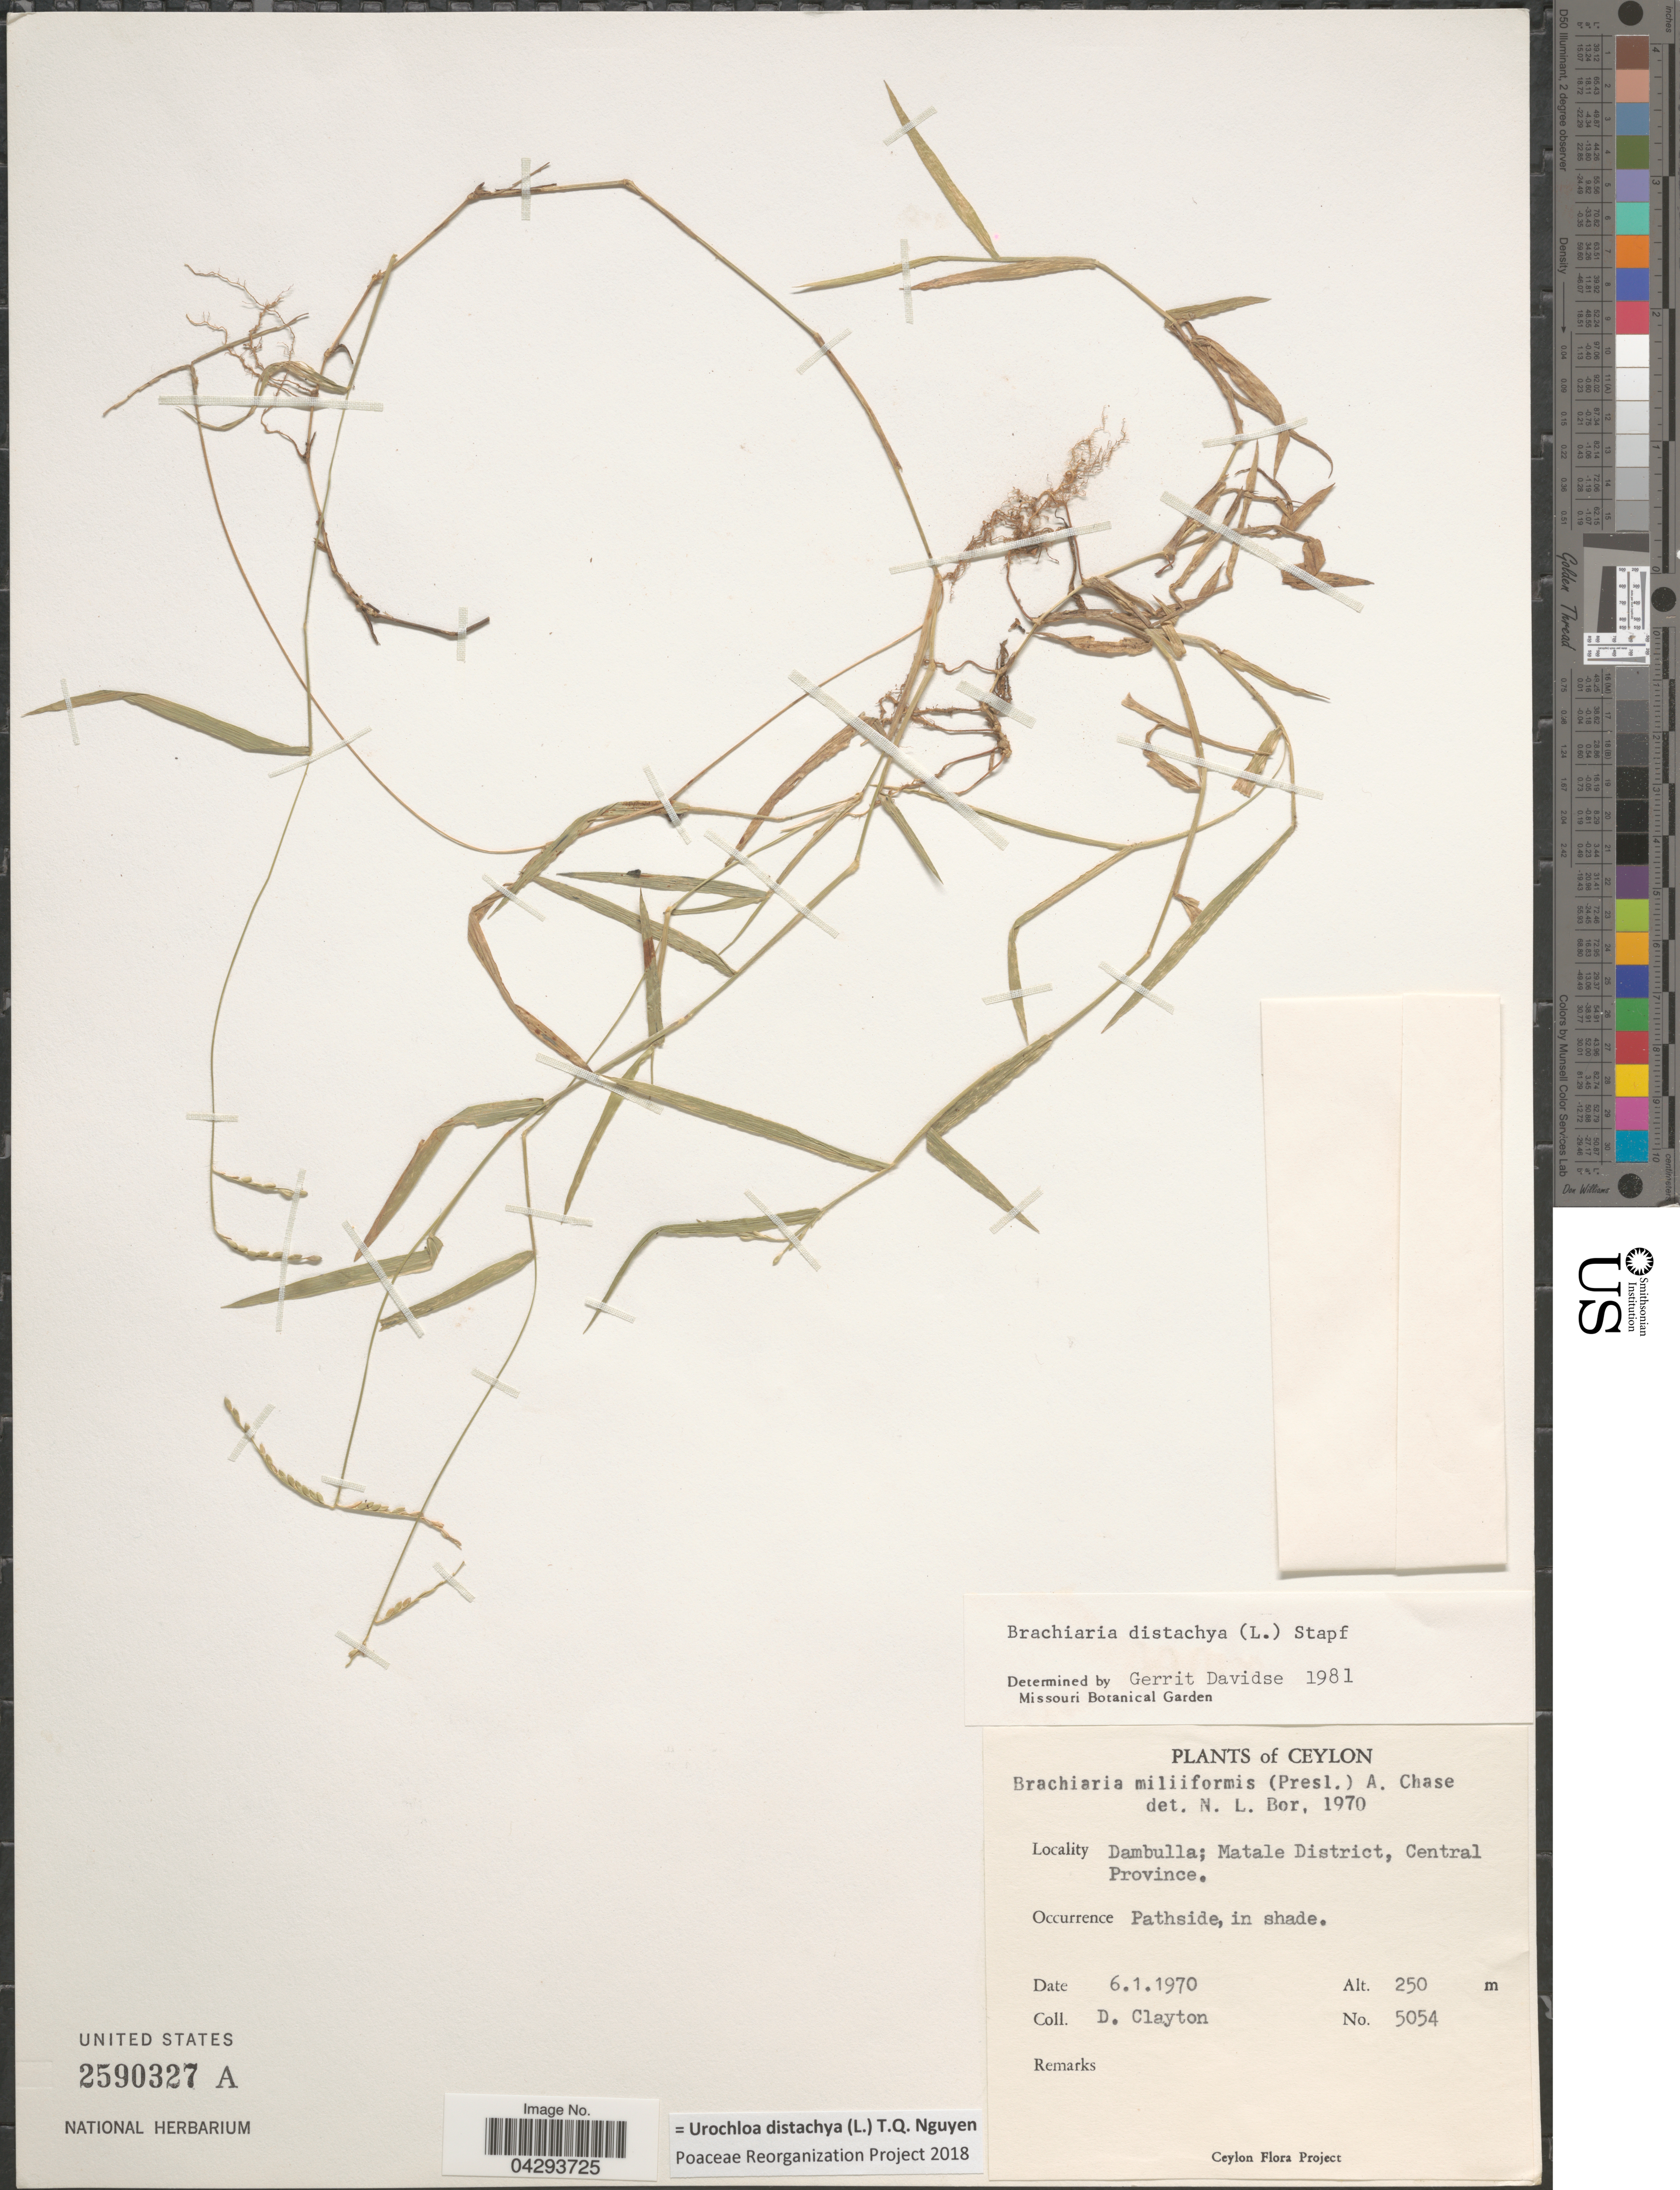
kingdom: Plantae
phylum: Tracheophyta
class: Liliopsida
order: Poales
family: Poaceae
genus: Urochloa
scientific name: Urochloa distachya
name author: (L.) T.Q. Nguyen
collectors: D. Clayton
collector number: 5054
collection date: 1970-01-06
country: Sri Lanka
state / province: Central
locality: Ceylon. Dambulla; Matale District.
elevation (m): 250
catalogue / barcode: US 2590327A